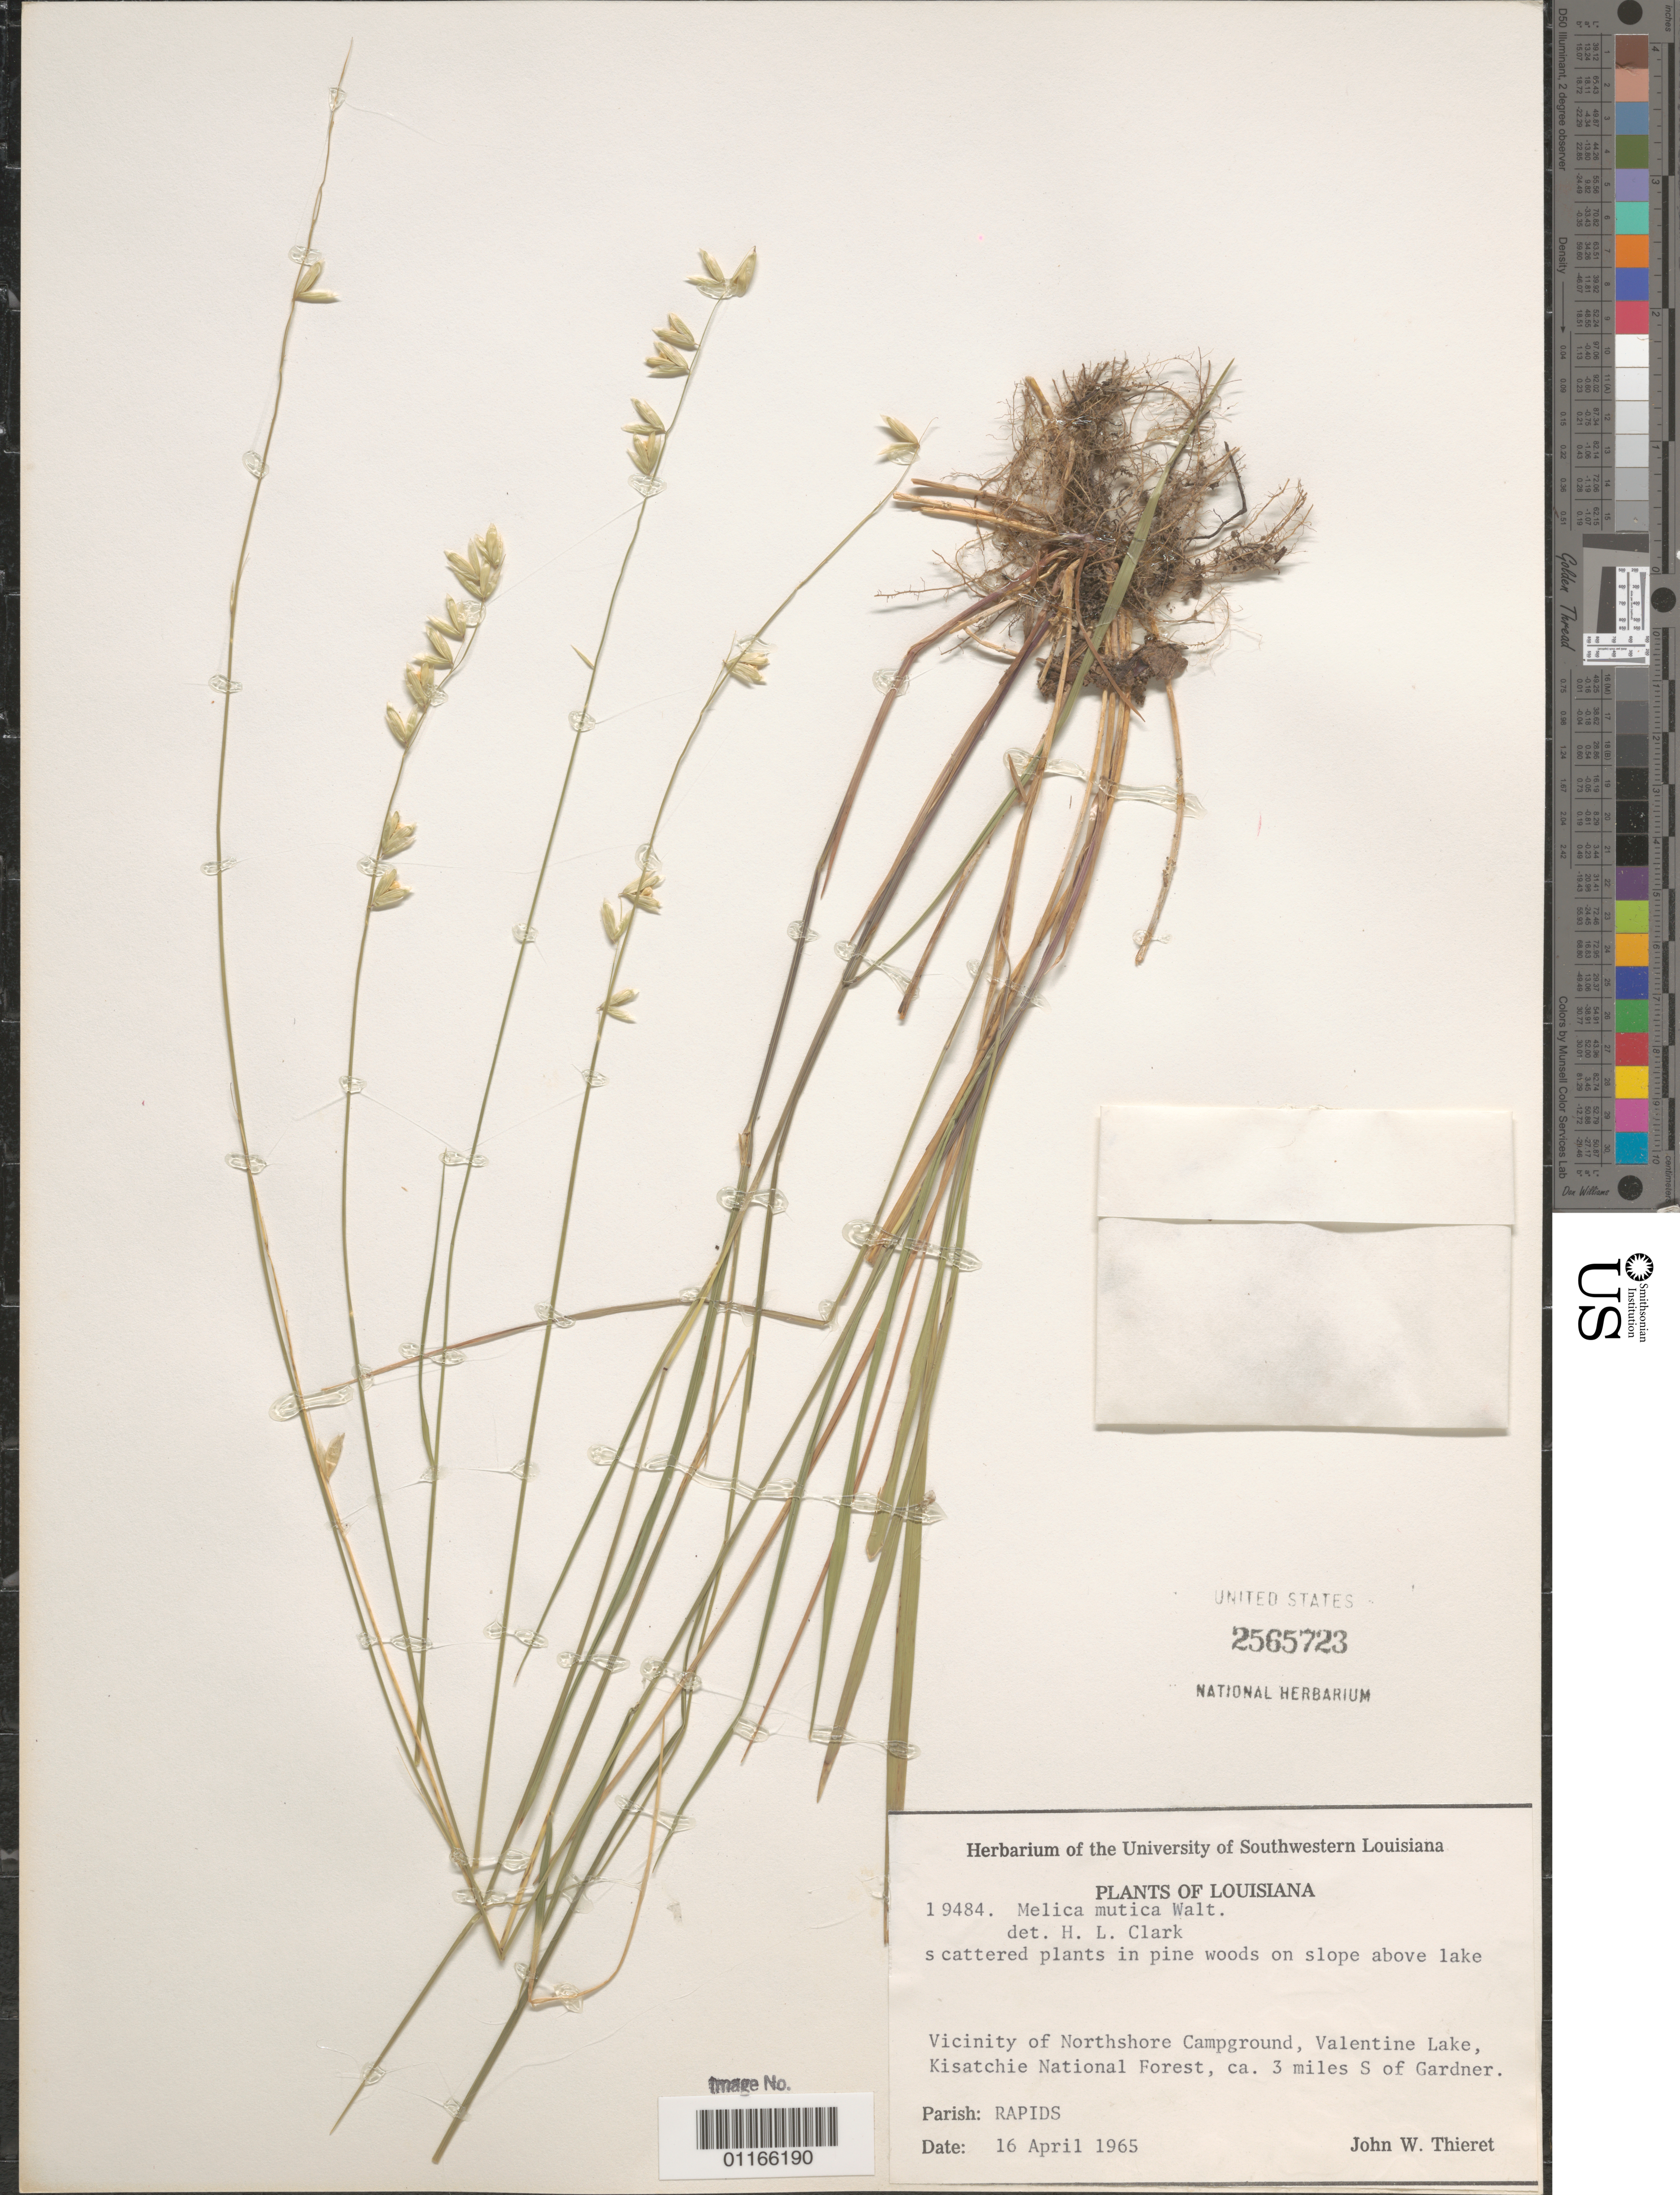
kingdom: Plantae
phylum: Tracheophyta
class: Liliopsida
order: Poales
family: Poaceae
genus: Melica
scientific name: Melica mutica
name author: Walter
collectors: J. W. Thieret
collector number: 19484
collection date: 1965-04-16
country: United States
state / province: Louisiana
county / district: Rapides Parish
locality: Vicinity of Northshore Campground, Valentine Lake, Kisatchie National Forest, ca. 3 miles S of Gardner.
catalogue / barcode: US 2565723